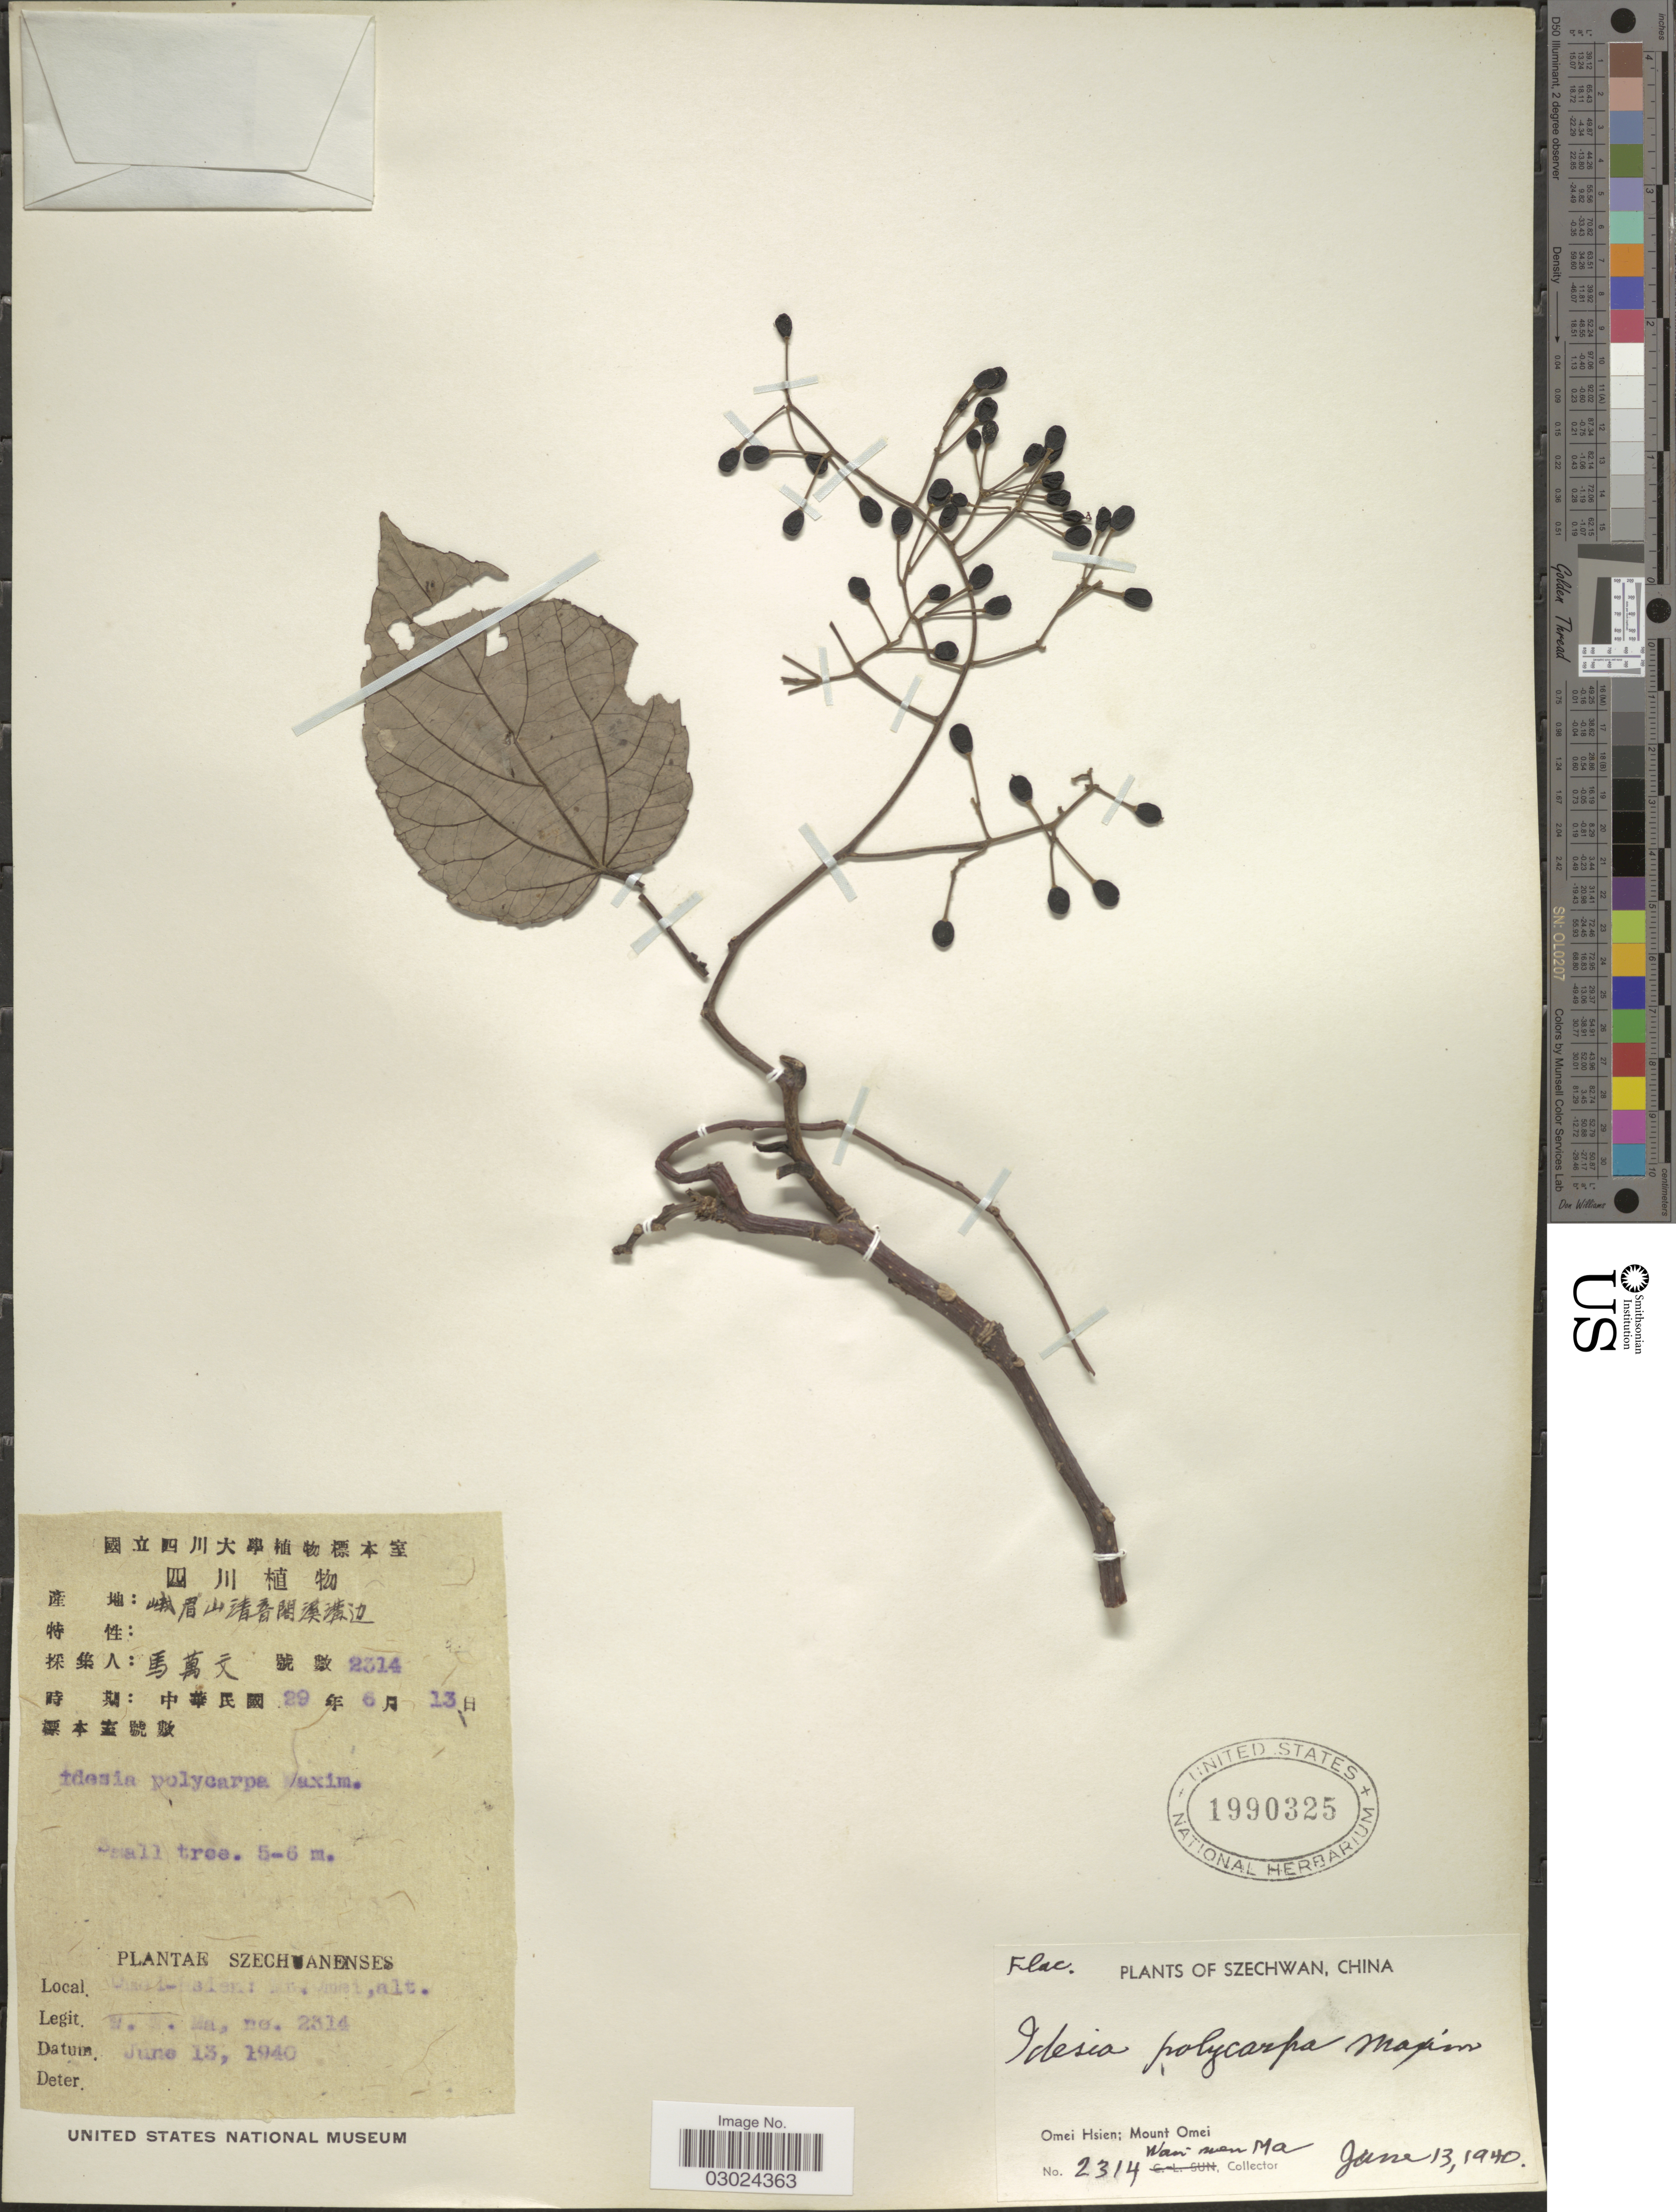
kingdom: Plantae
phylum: Tracheophyta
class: Magnoliopsida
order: Malpighiales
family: Salicaceae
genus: Idesia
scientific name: Idesia polycarpa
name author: Maxim.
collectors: W. Ma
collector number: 2314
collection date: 1940-06-13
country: China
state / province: Sichuan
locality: Szechwan. Omei Hsien: Mount Omei.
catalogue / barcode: US 1990325